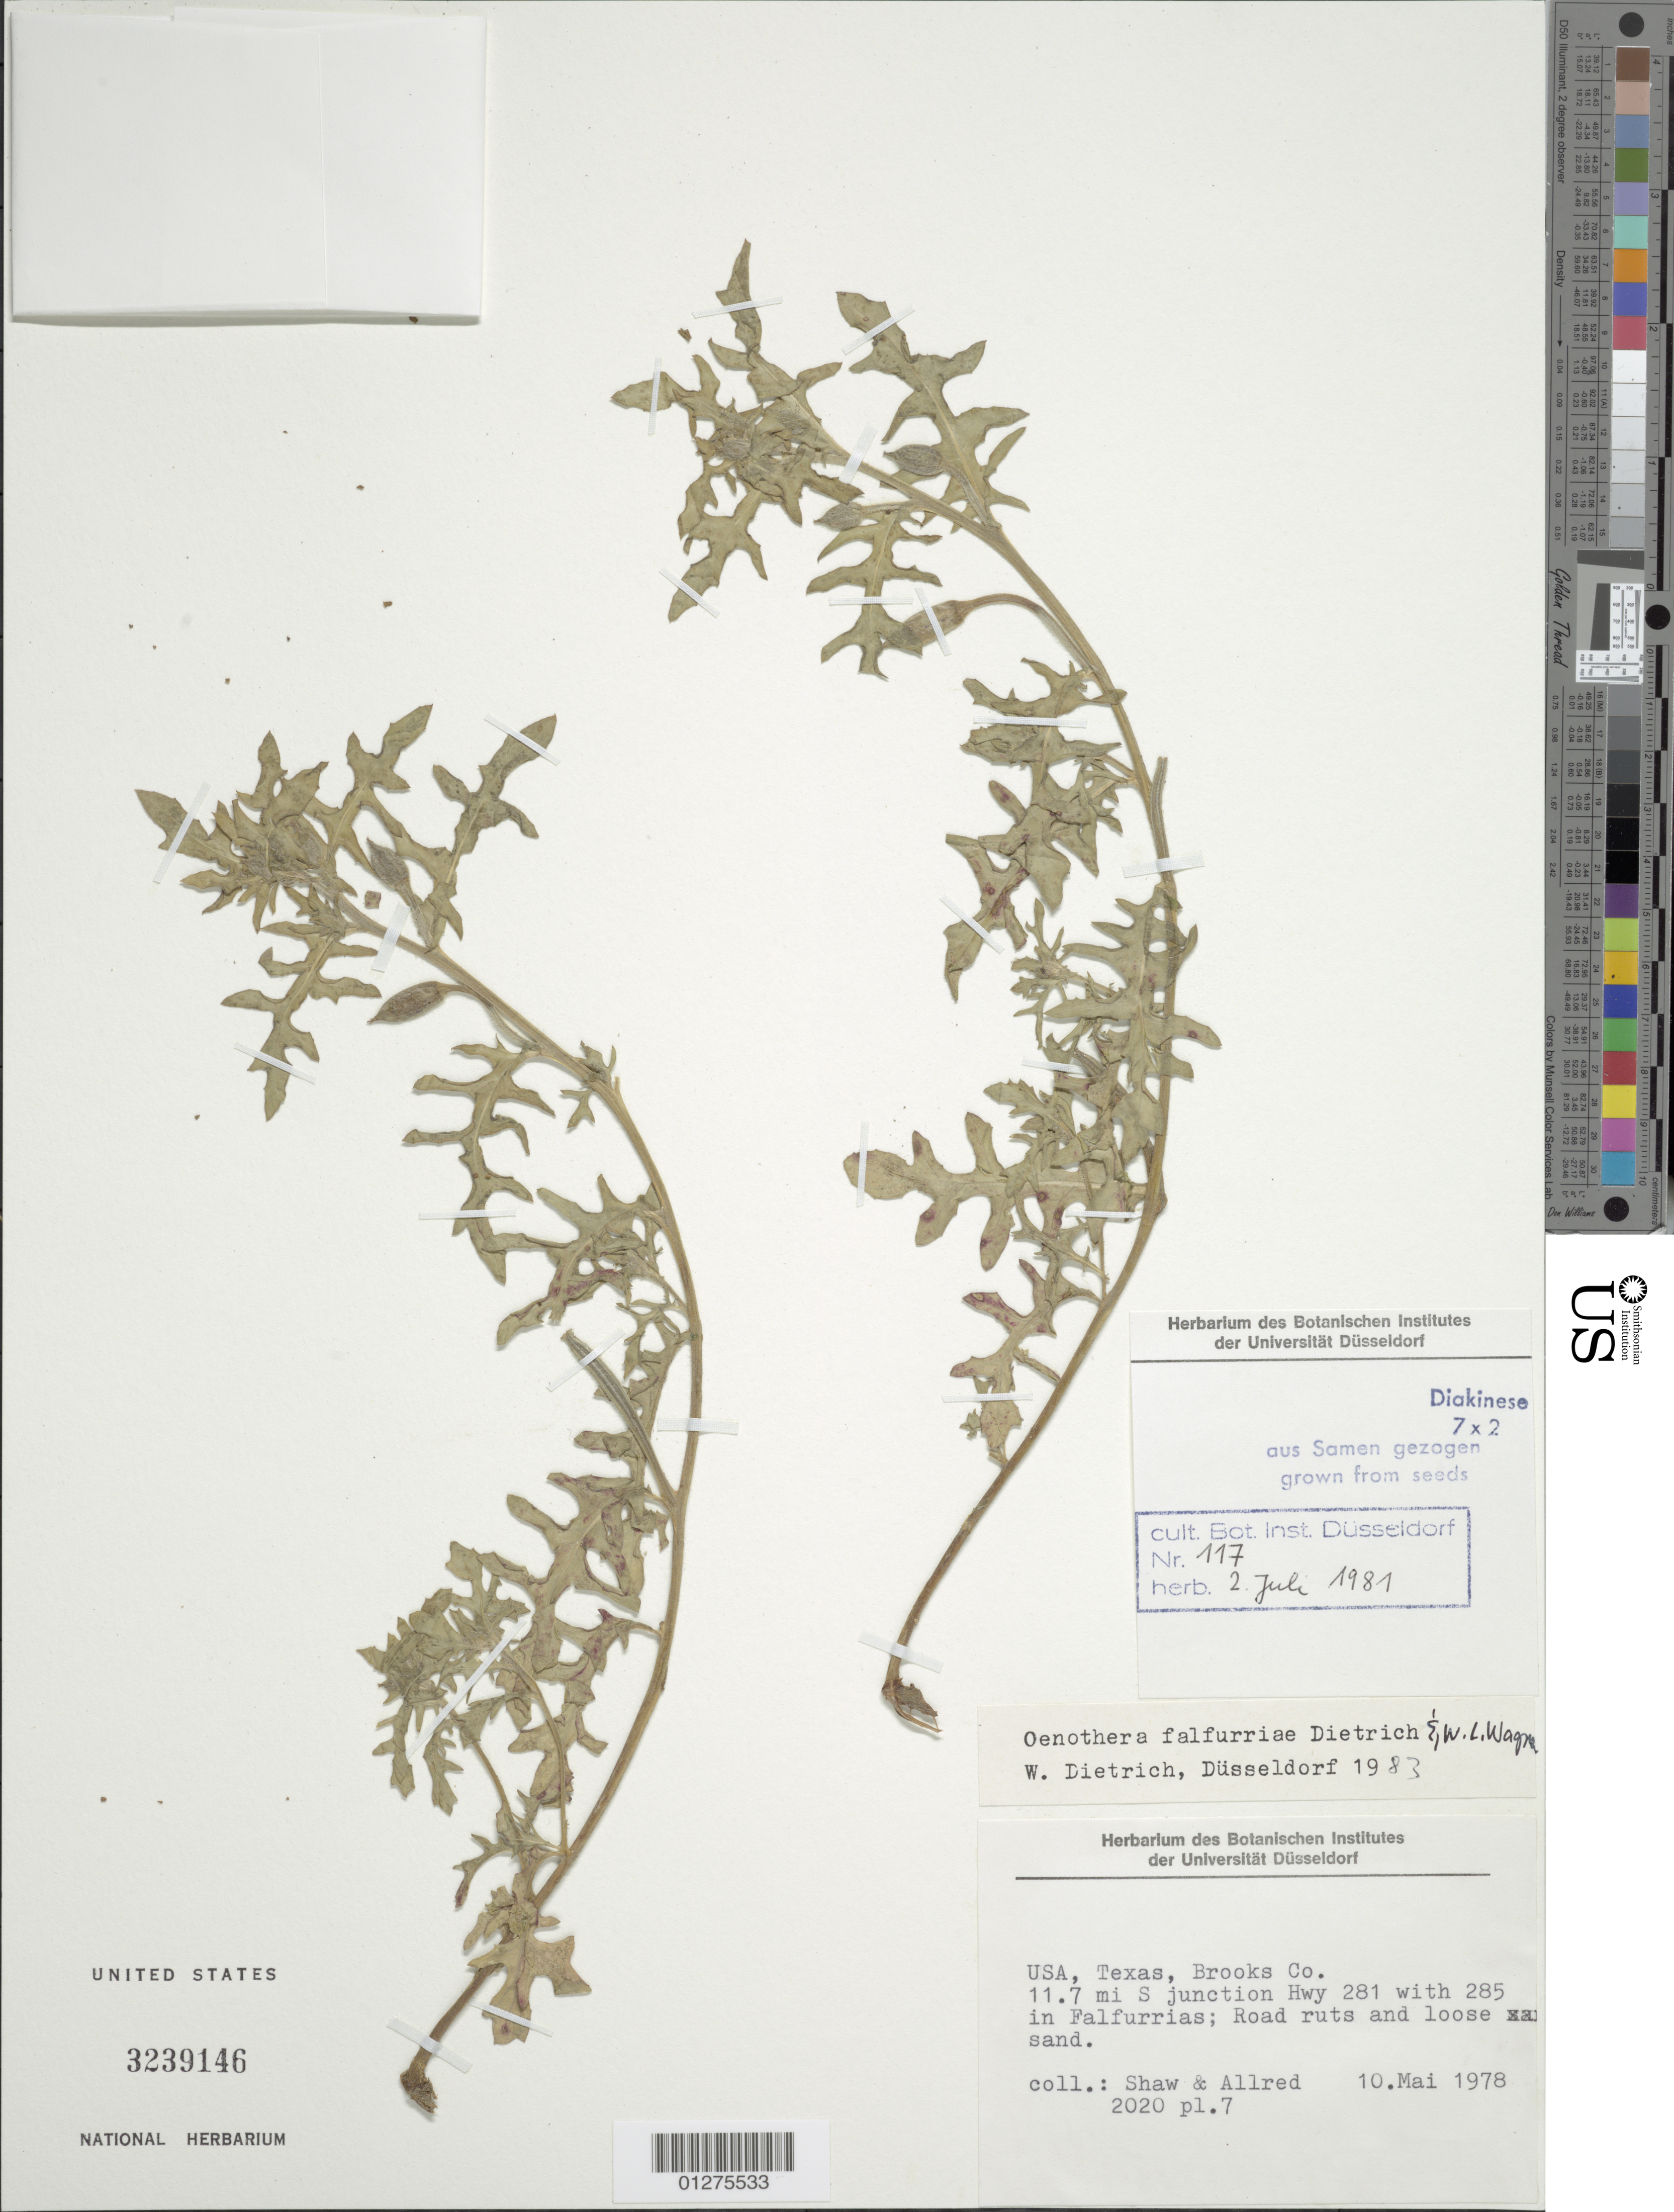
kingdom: Plantae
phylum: Tracheophyta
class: Magnoliopsida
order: Myrtales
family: Onagraceae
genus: Oenothera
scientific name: Oenothera falfurriae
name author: W. Dietr. & W.L. Wagner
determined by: Wagner, W. L., (BOT), Smithsonian Institution - National Museum of Natural History (UNITED STATES)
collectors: -- Shaw & -. Allred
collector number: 2020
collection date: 1978-05-10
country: United States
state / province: Texas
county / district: Brooks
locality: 11.7 mi S junction Hwy 281 with 285 in Falfurrias.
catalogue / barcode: US 3239146